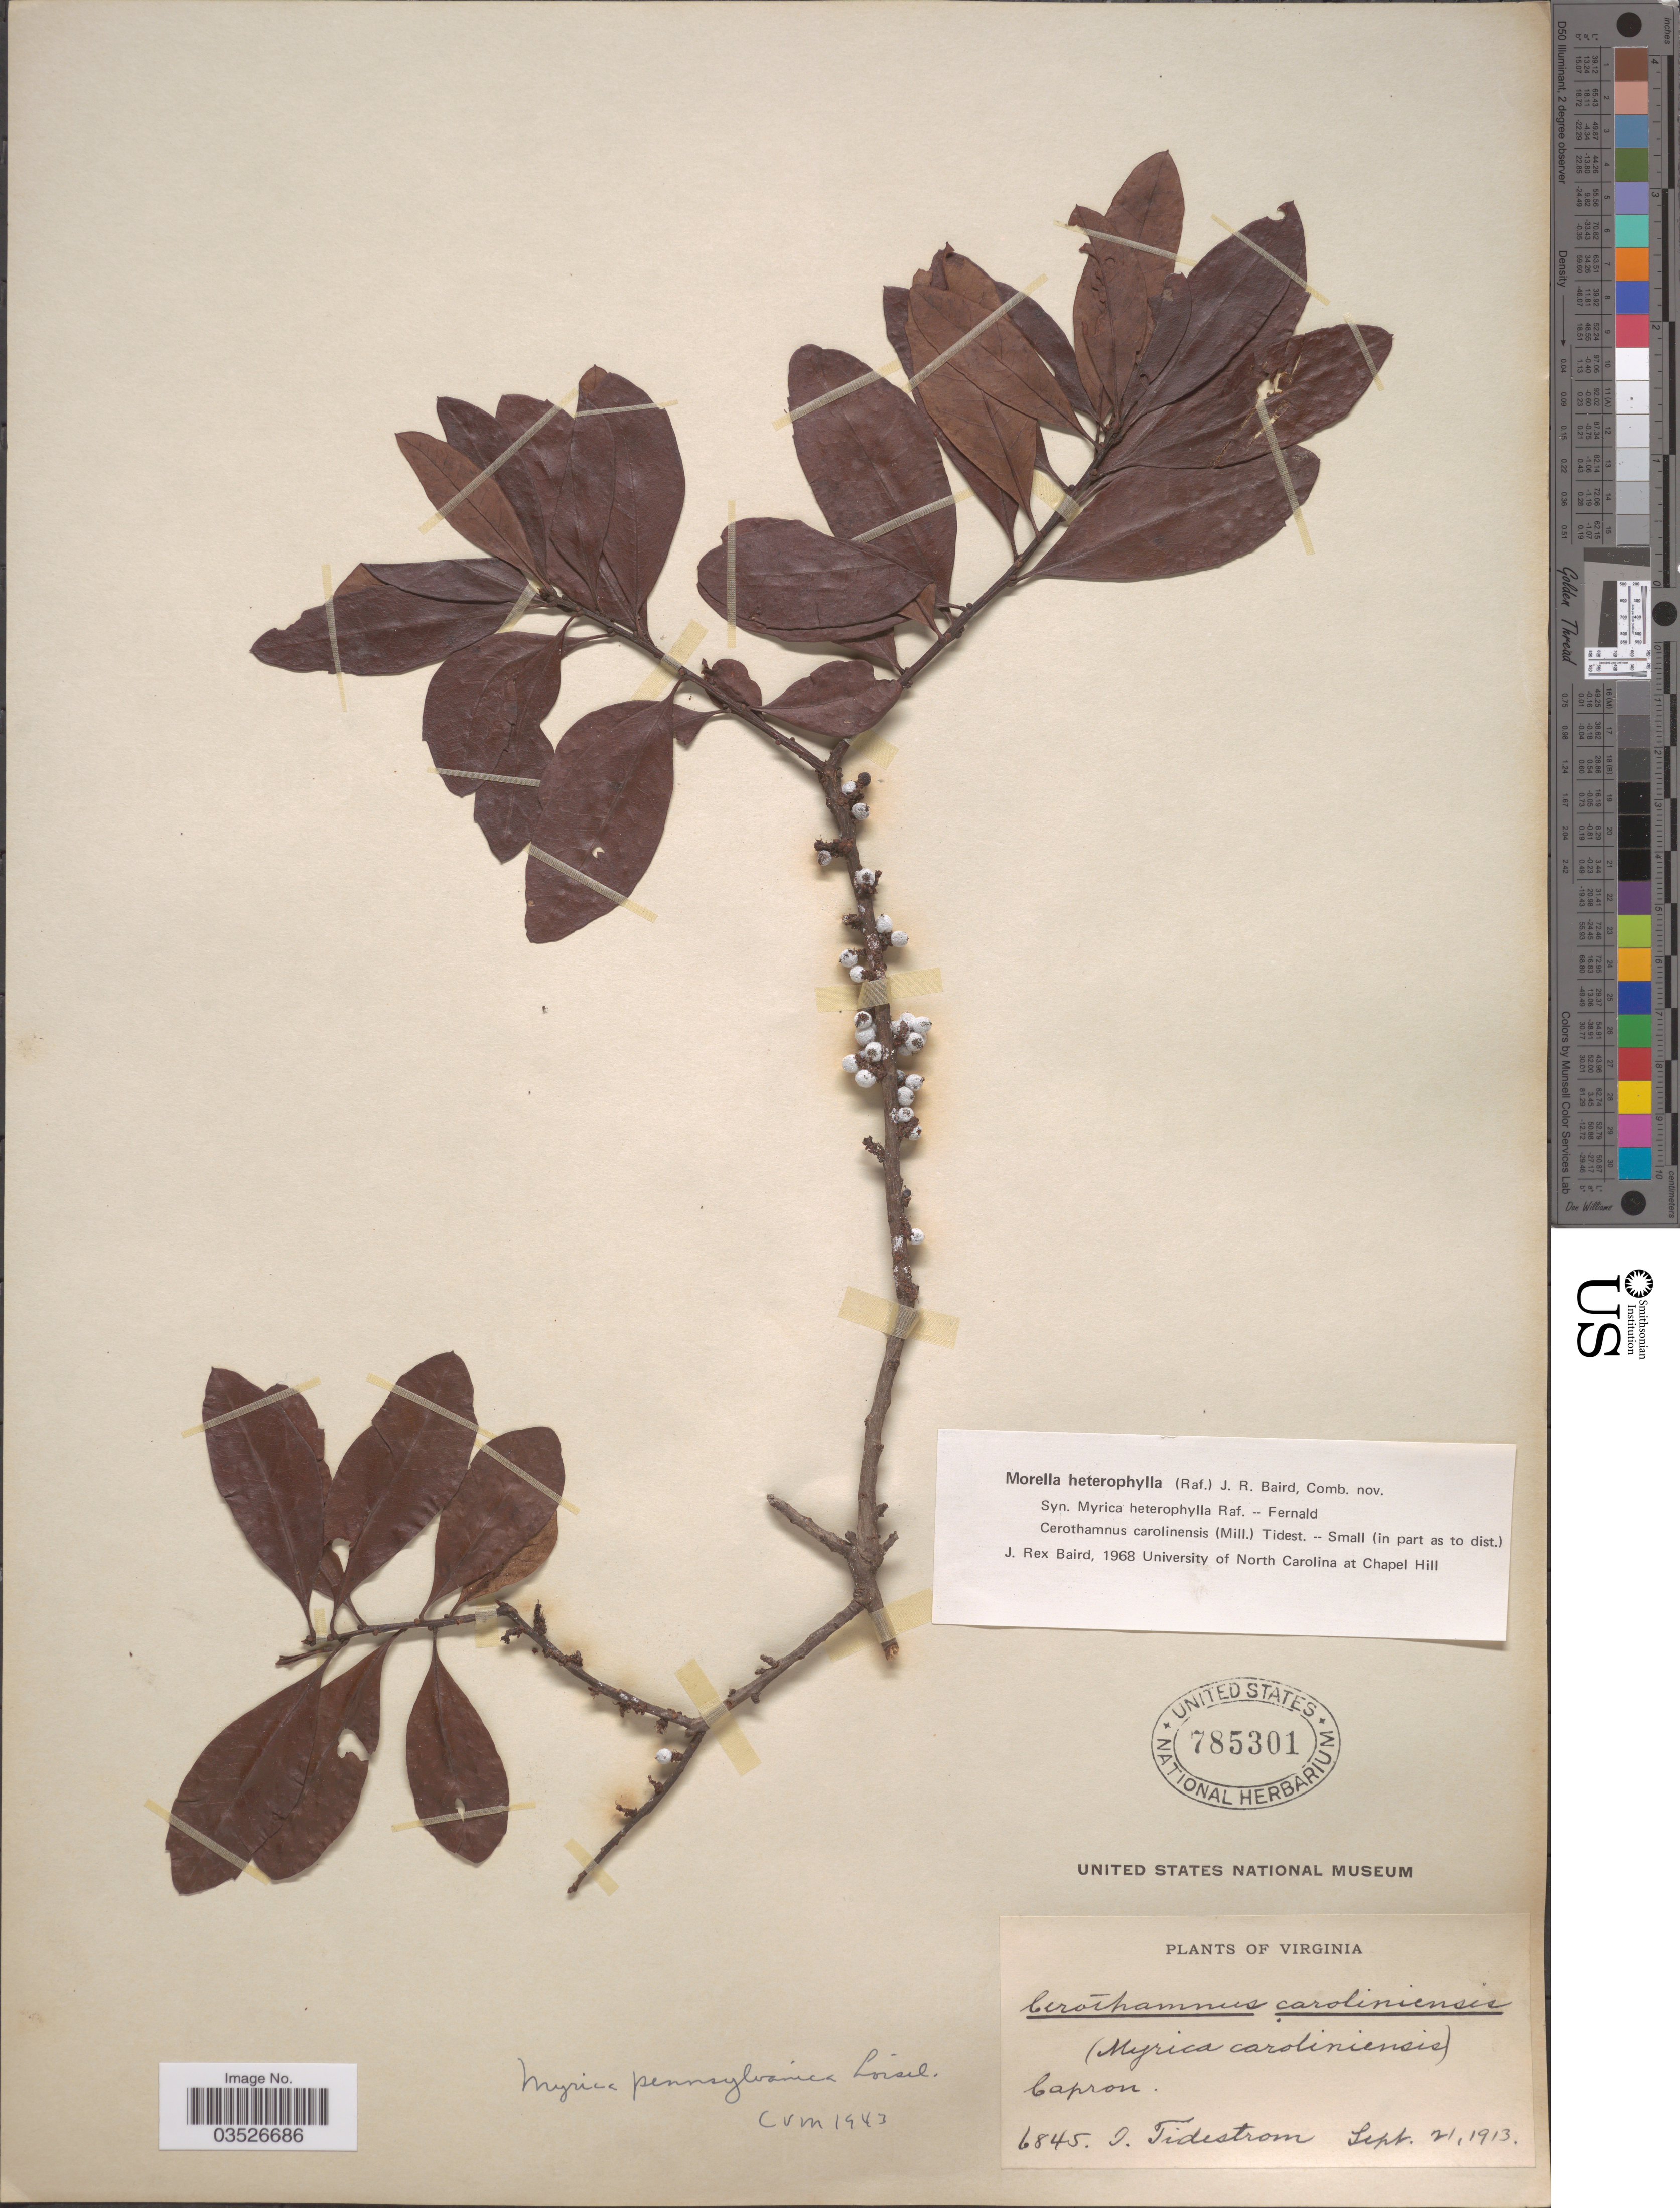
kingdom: Plantae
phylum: Tracheophyta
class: Magnoliopsida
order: Fagales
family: Myricaceae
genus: Morella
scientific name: Morella caroliniensis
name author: (Mill.) Small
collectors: I. F. Tidestrom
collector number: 6845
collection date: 1913-09-21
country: United States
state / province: Virginia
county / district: Southampton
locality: Capron.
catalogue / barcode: US 785301